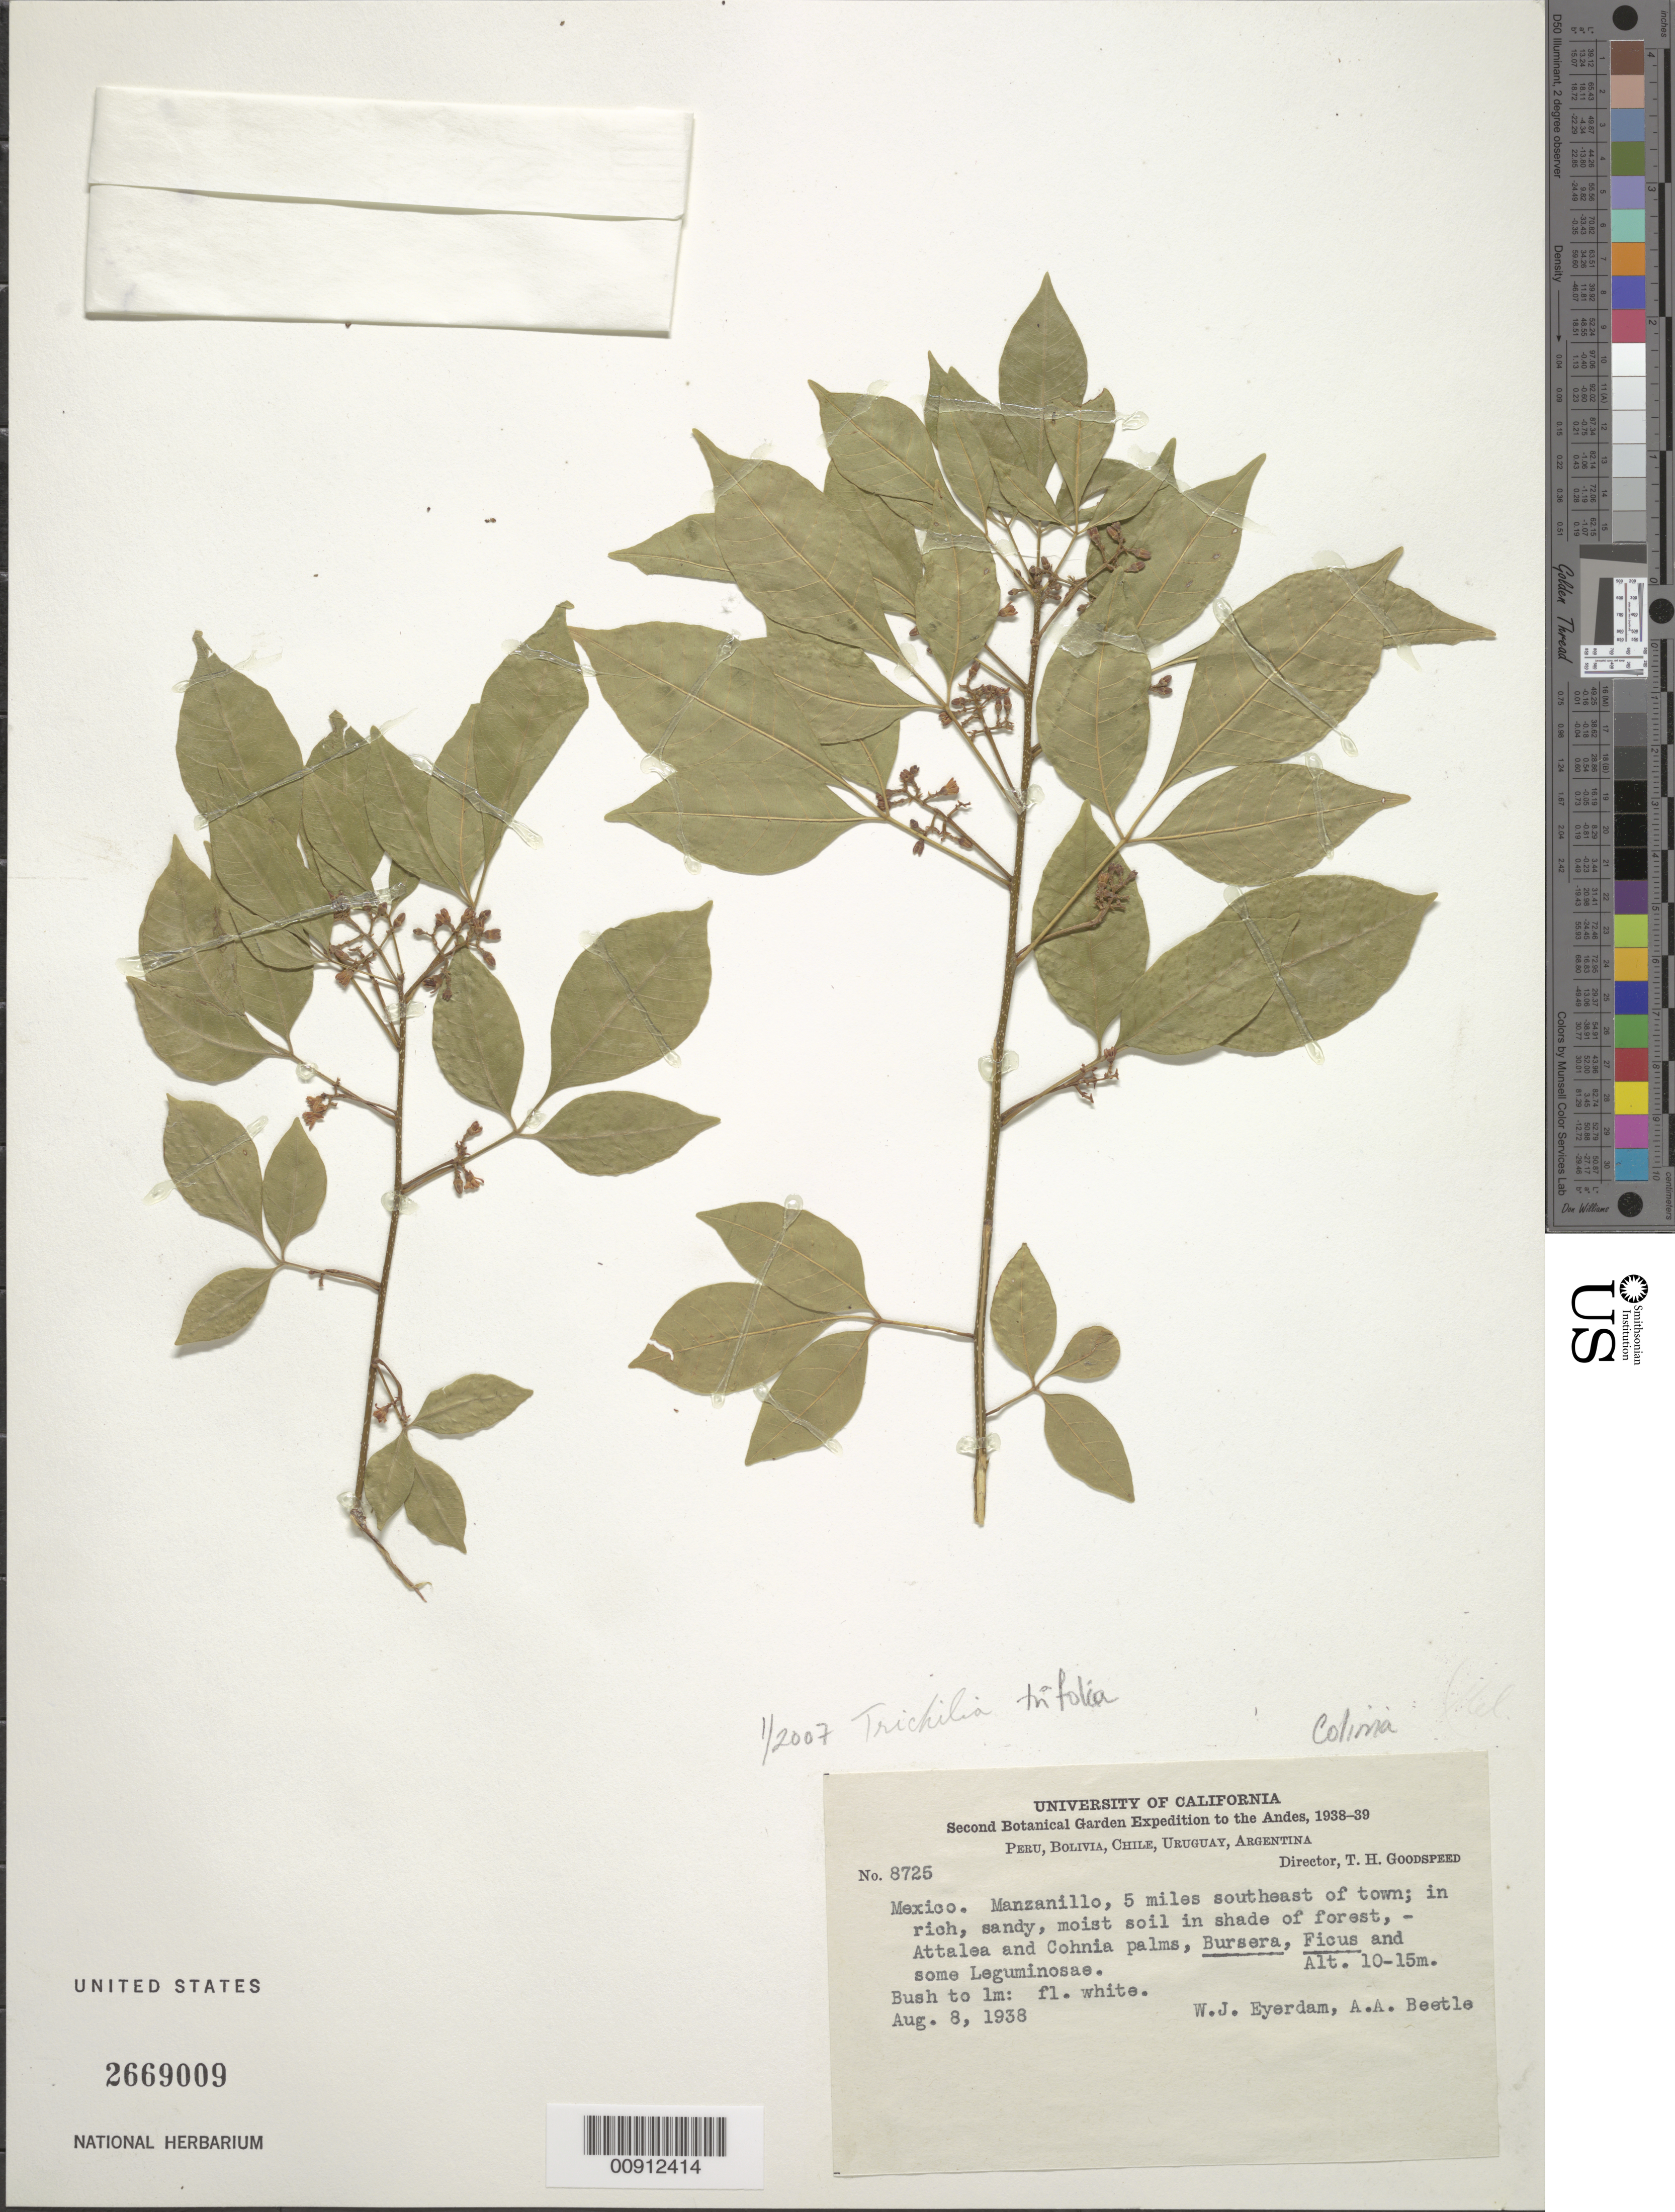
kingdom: Plantae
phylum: Tracheophyta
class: Magnoliopsida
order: Sapindales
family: Meliaceae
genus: Trichilia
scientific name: Trichilia trifolia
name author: L.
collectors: W. J. Eyerdam & A. A. Beetle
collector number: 8725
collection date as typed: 08 Aug 1938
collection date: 1938-08-08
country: Mexico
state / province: Colima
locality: Manzanillo, 5 miles southeast of town.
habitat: In rich, sandy, moist soil in shade of forest, - Attalea and Cohnia palms, Bursera, Ficus and some Leguminosae.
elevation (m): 15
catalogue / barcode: US 2669009